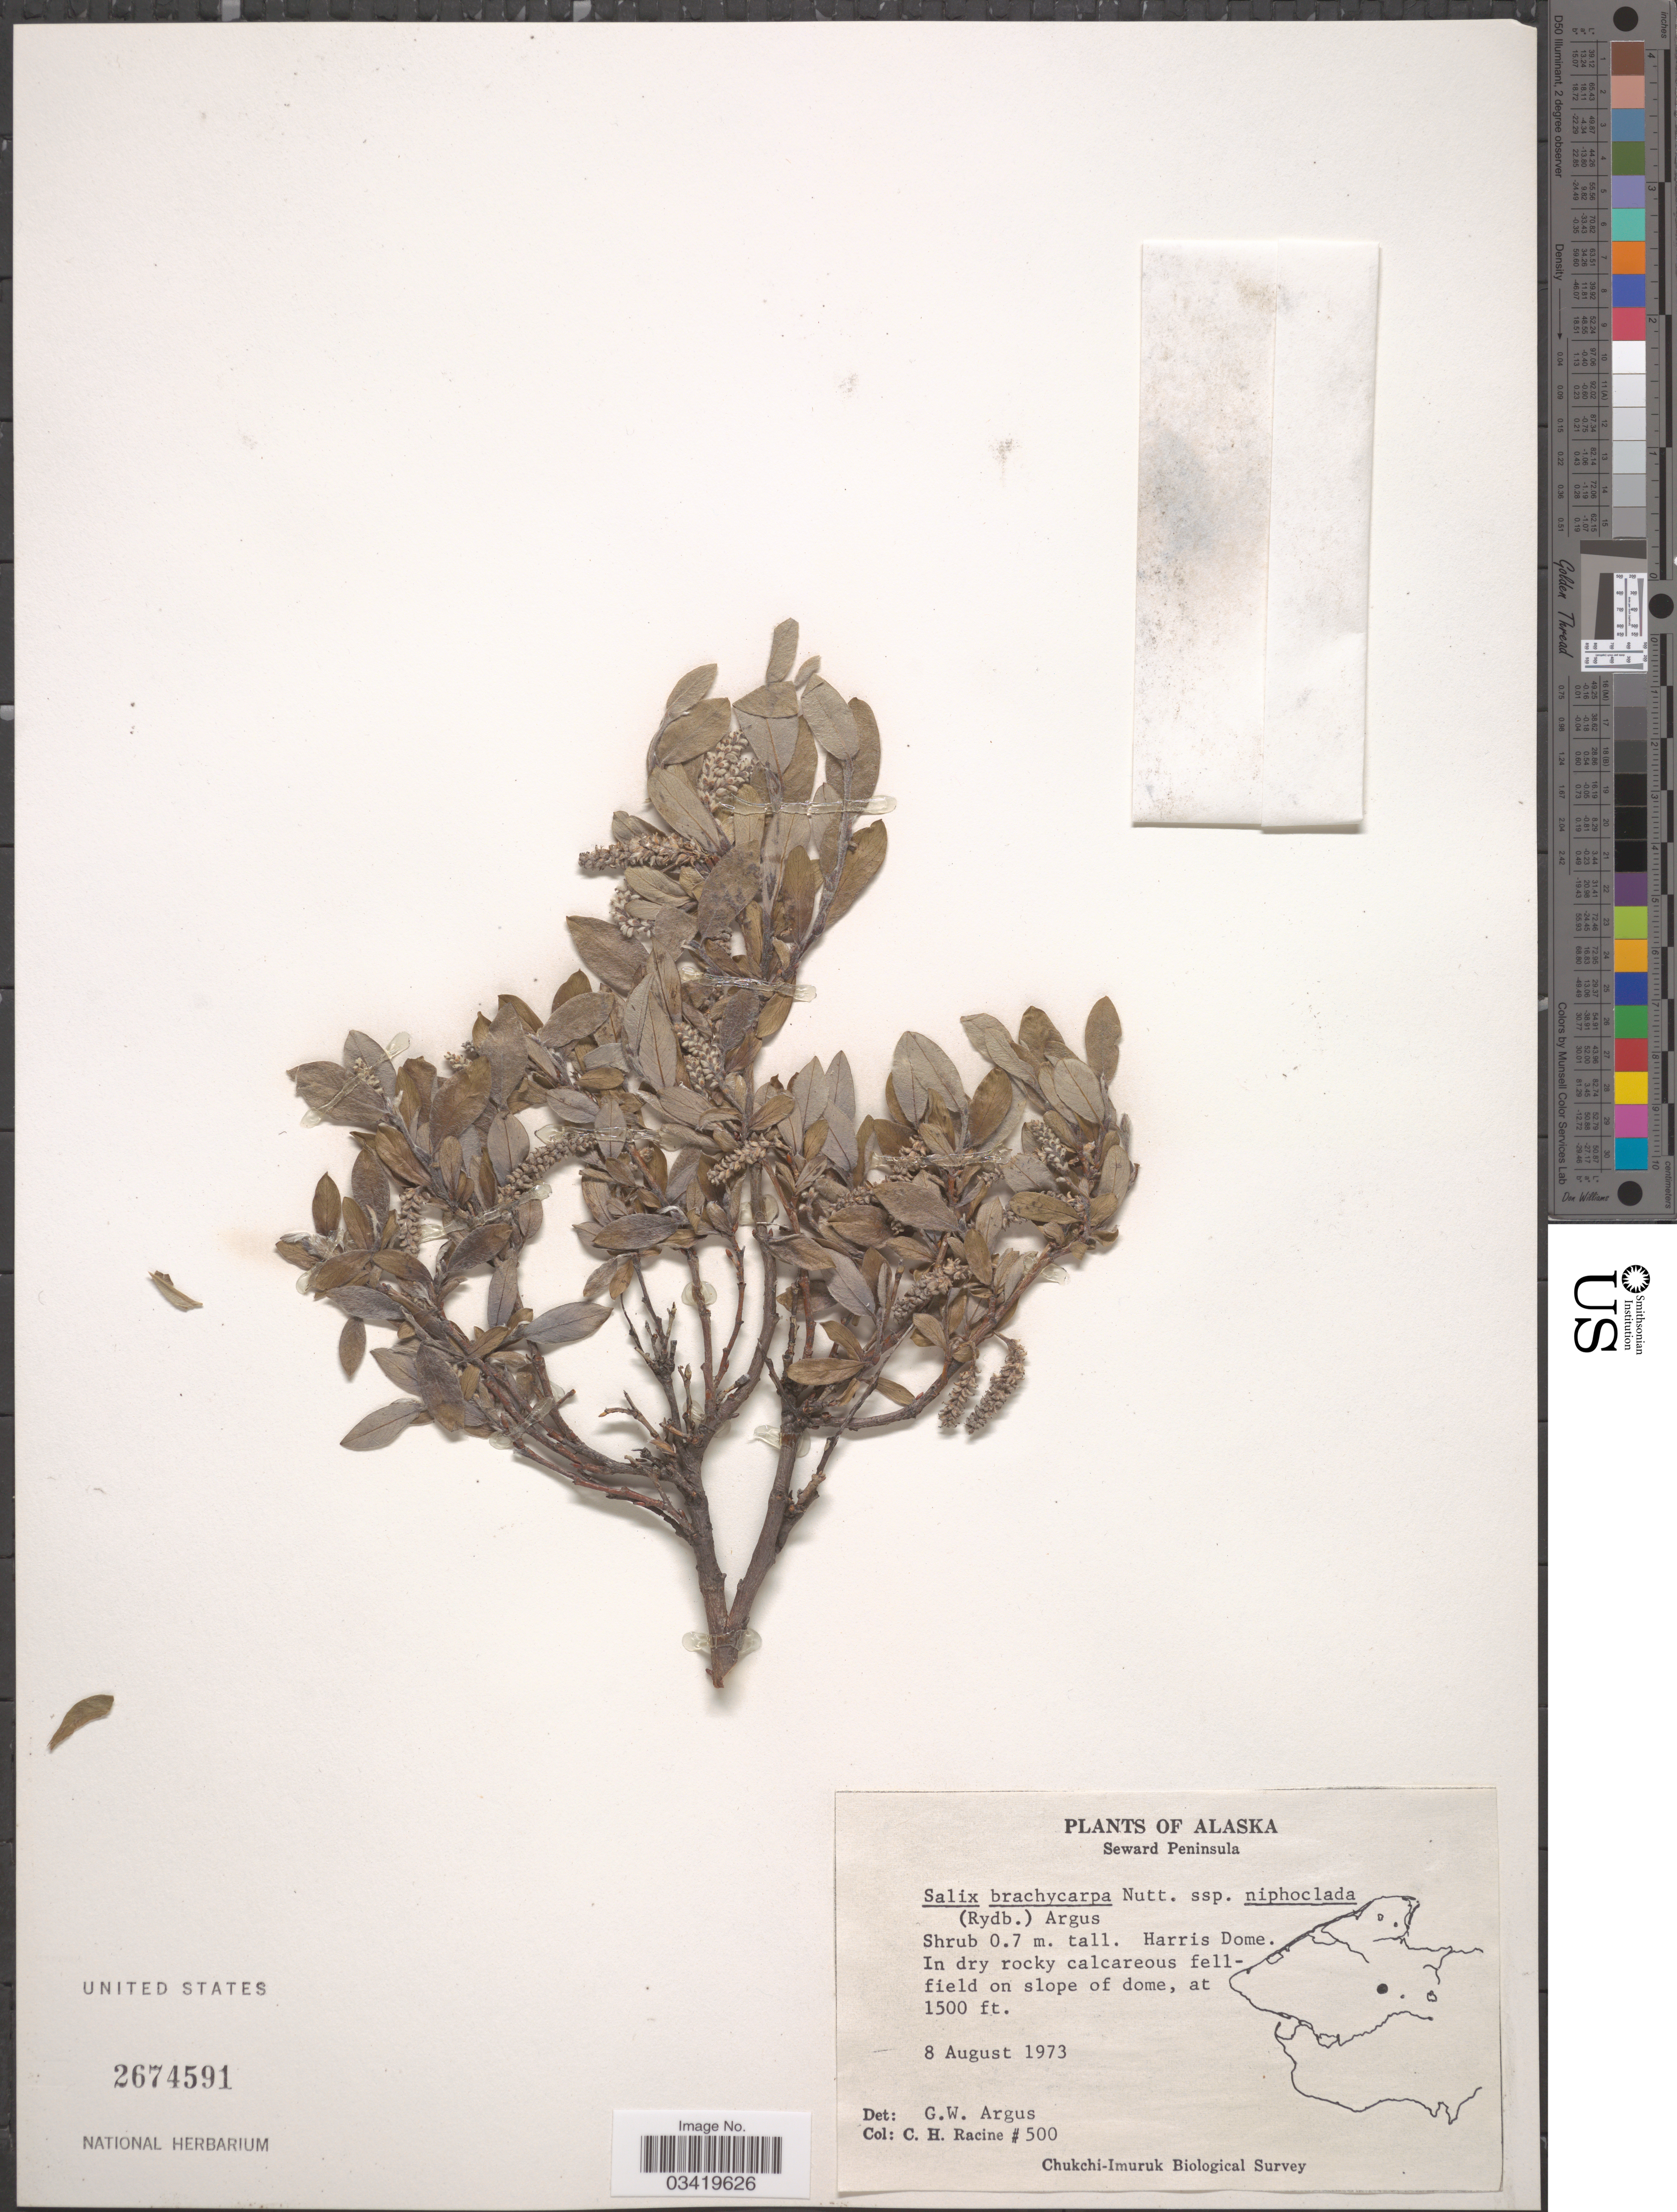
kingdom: Plantae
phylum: Tracheophyta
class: Magnoliopsida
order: Malpighiales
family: Salicaceae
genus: Salix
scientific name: Salix brachycarpa subsp. niphoclada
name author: (Rydb.) Argus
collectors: C. Racine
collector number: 500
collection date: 1973-08-08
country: United States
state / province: Alaska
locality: Harris Dome.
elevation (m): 457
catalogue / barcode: US 2674591